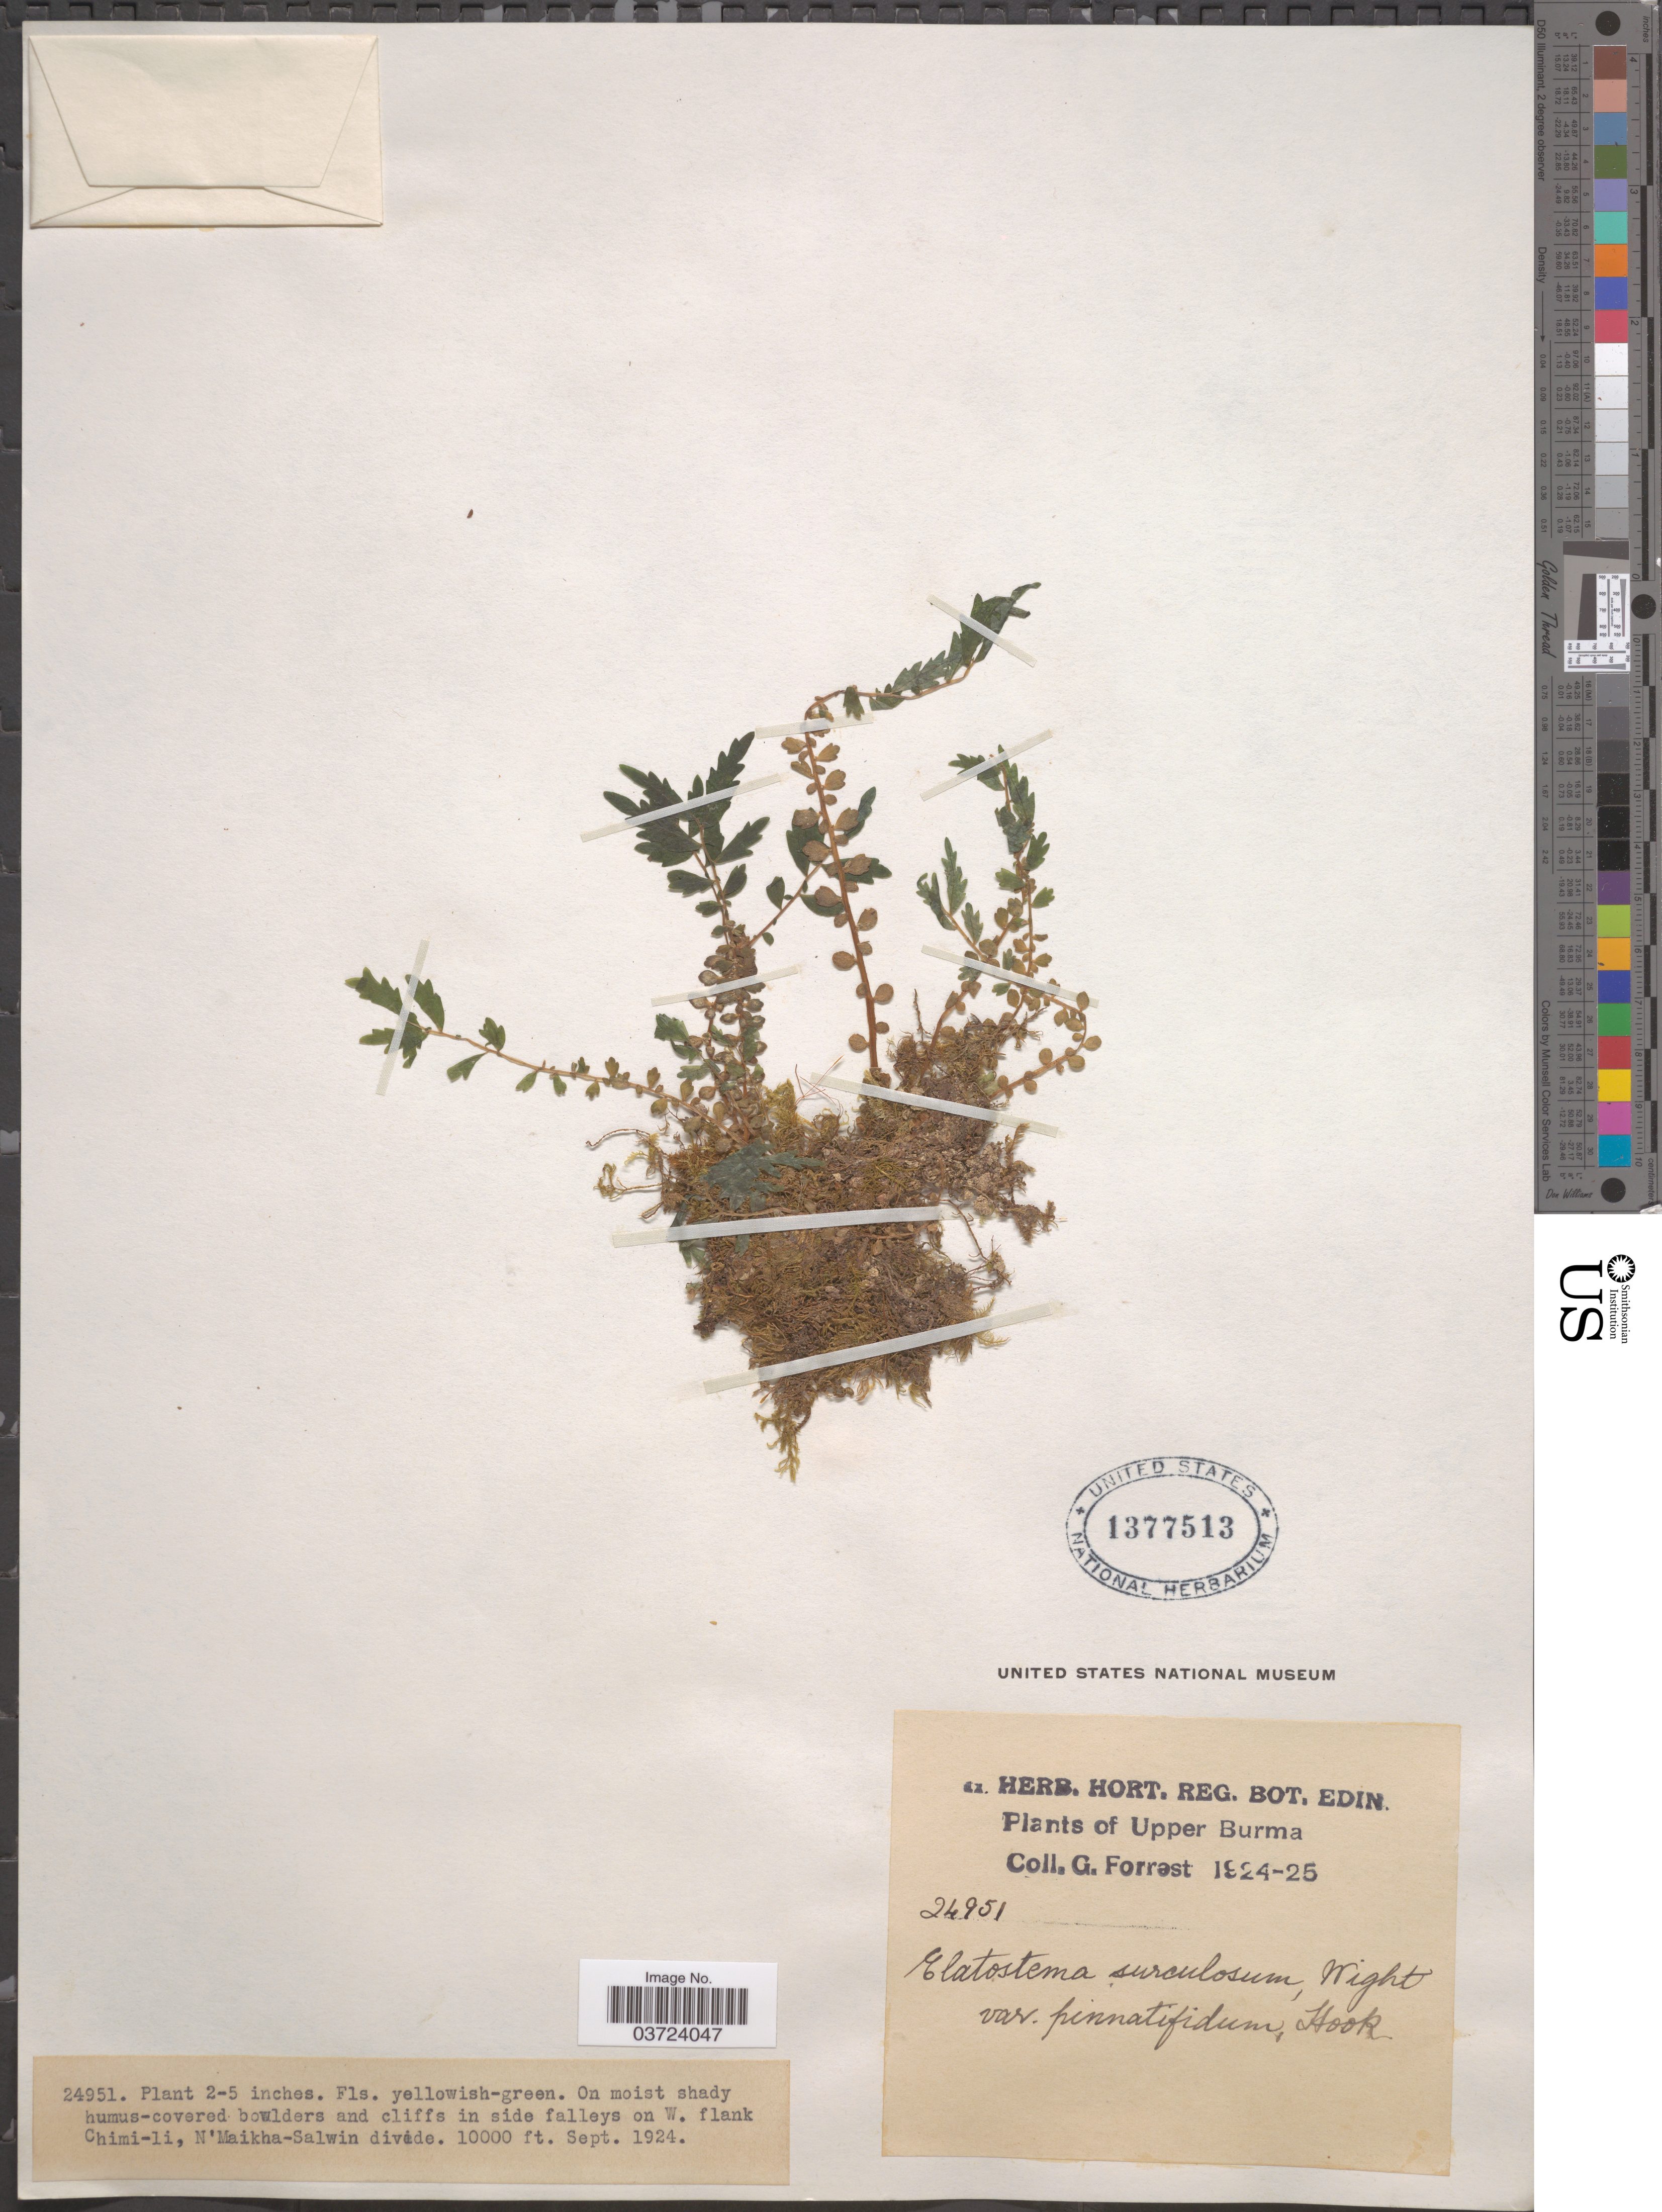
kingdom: Plantae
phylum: Tracheophyta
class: Magnoliopsida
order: Rosales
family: Urticaceae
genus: Elatostema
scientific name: Elatostema surculosum var. pinnatifidum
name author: Hook. f.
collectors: G. Forrest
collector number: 24951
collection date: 1924-09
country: Myanmar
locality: Upper Burma. On moist shady humus-covered boulders and cliffs in side falleys on W. flank Chimi-li, N'Maikha-Salwin divide.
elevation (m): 3048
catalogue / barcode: US 1377513